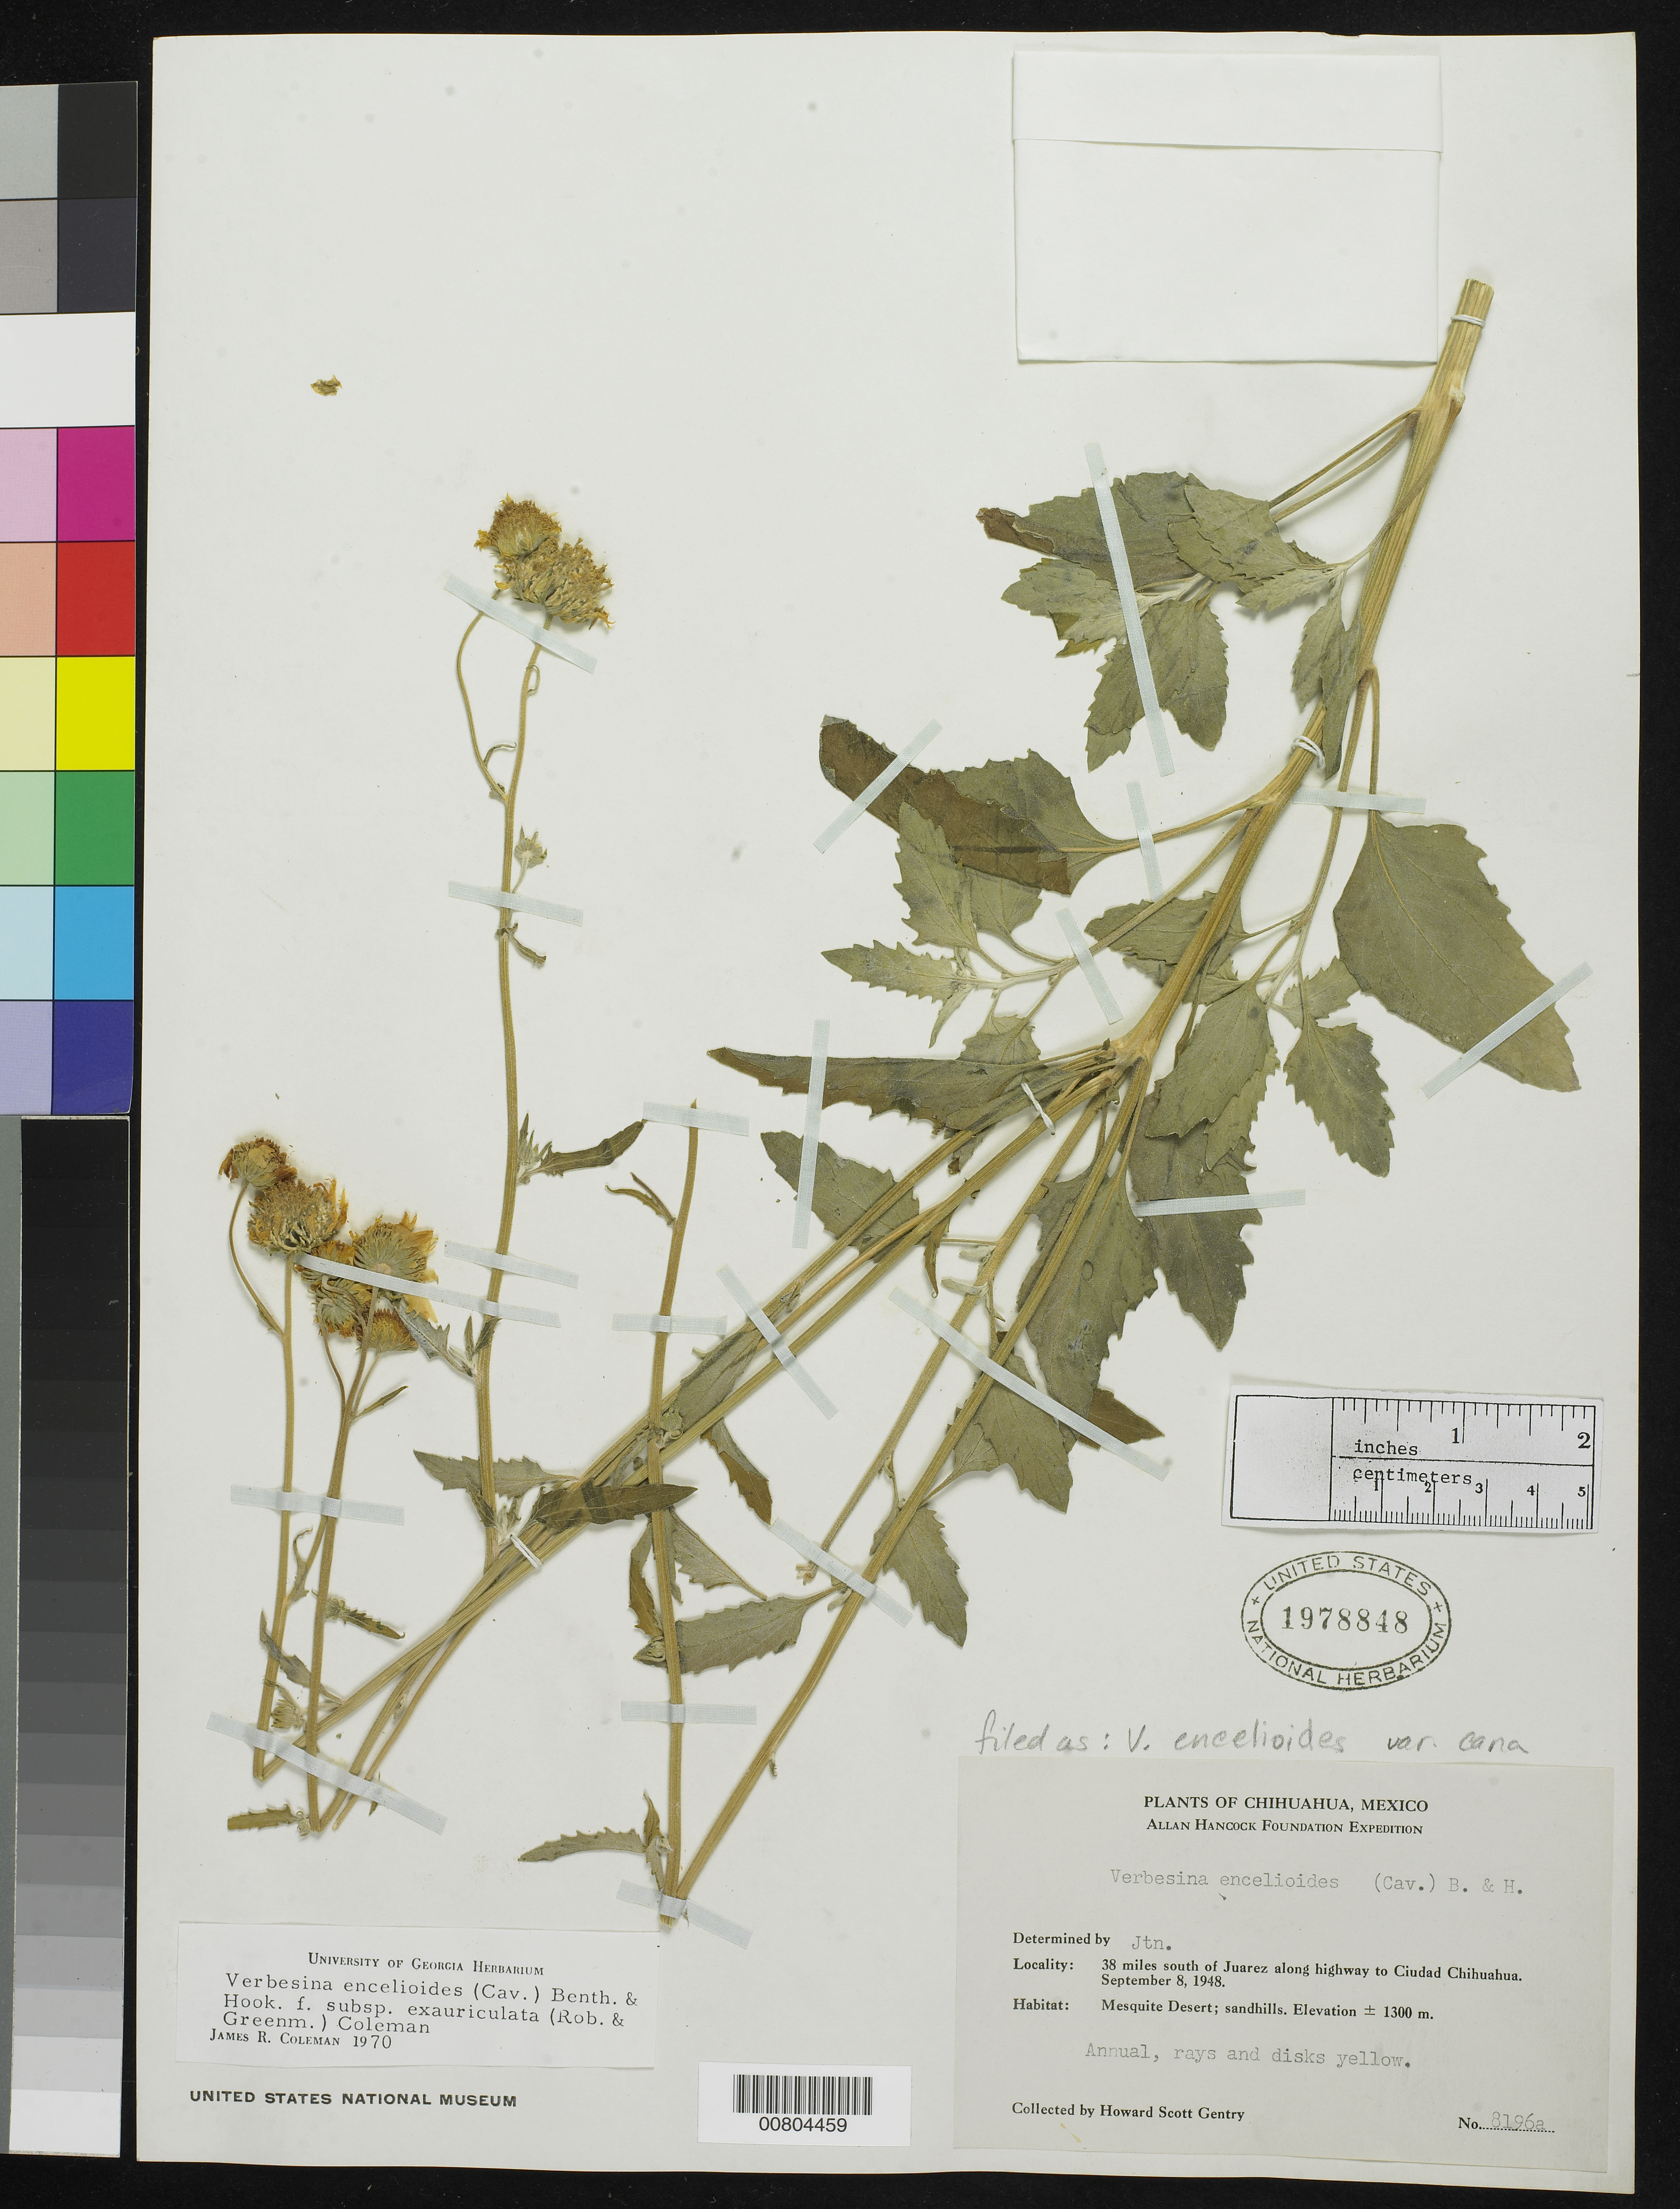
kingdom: Plantae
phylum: Tracheophyta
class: Magnoliopsida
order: Asterales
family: Asteraceae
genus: Verbesina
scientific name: Verbesina encelioides var. cana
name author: (B.L. Rob.) Greenm.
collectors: H. S. Gentry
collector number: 8196 a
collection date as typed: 08 Sep 1948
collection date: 1948-09-08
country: Mexico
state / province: Chihuahua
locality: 38 miles south of Juárez along highway to Ciudad Chihuahua.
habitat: Mesquite Desert; sandhills.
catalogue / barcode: US 1978848